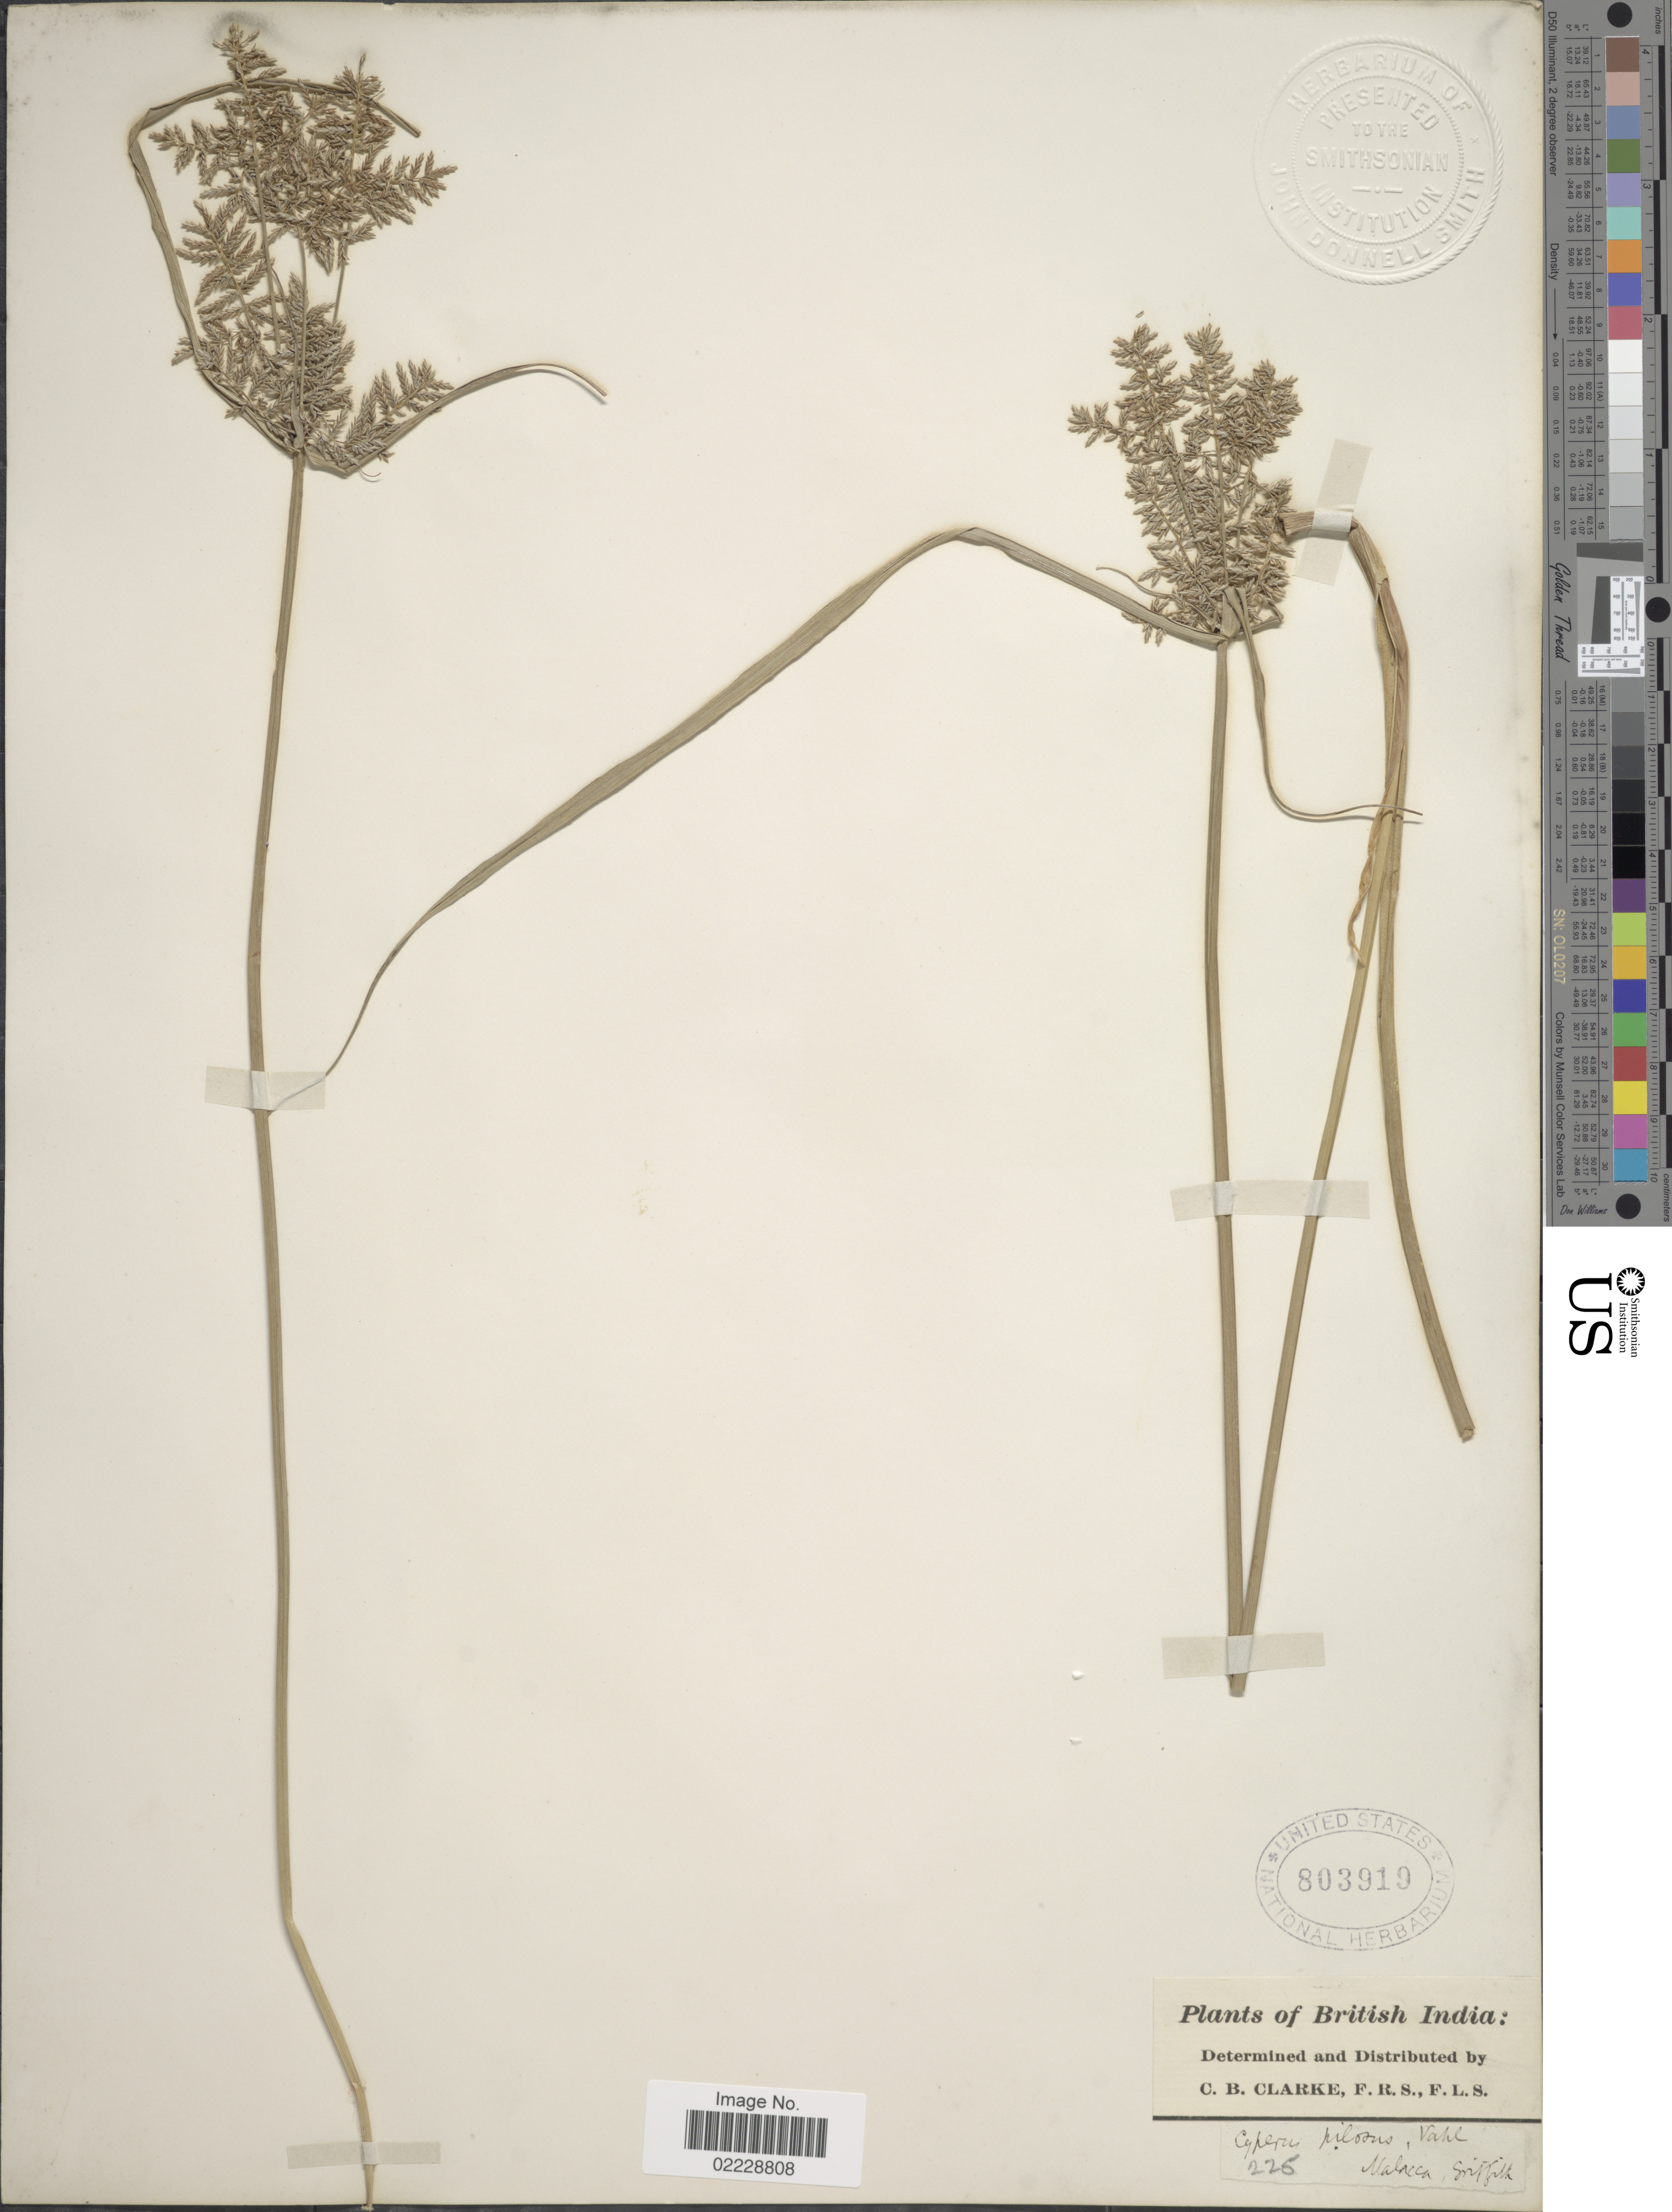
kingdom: Plantae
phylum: Tracheophyta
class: Liliopsida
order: Poales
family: Cyperaceae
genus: Cyperus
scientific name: Cyperus pilosus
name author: Vahl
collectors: C. B. Clarke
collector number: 225?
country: India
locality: British India, Malacca, Griffith [interpreted]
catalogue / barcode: US 803919